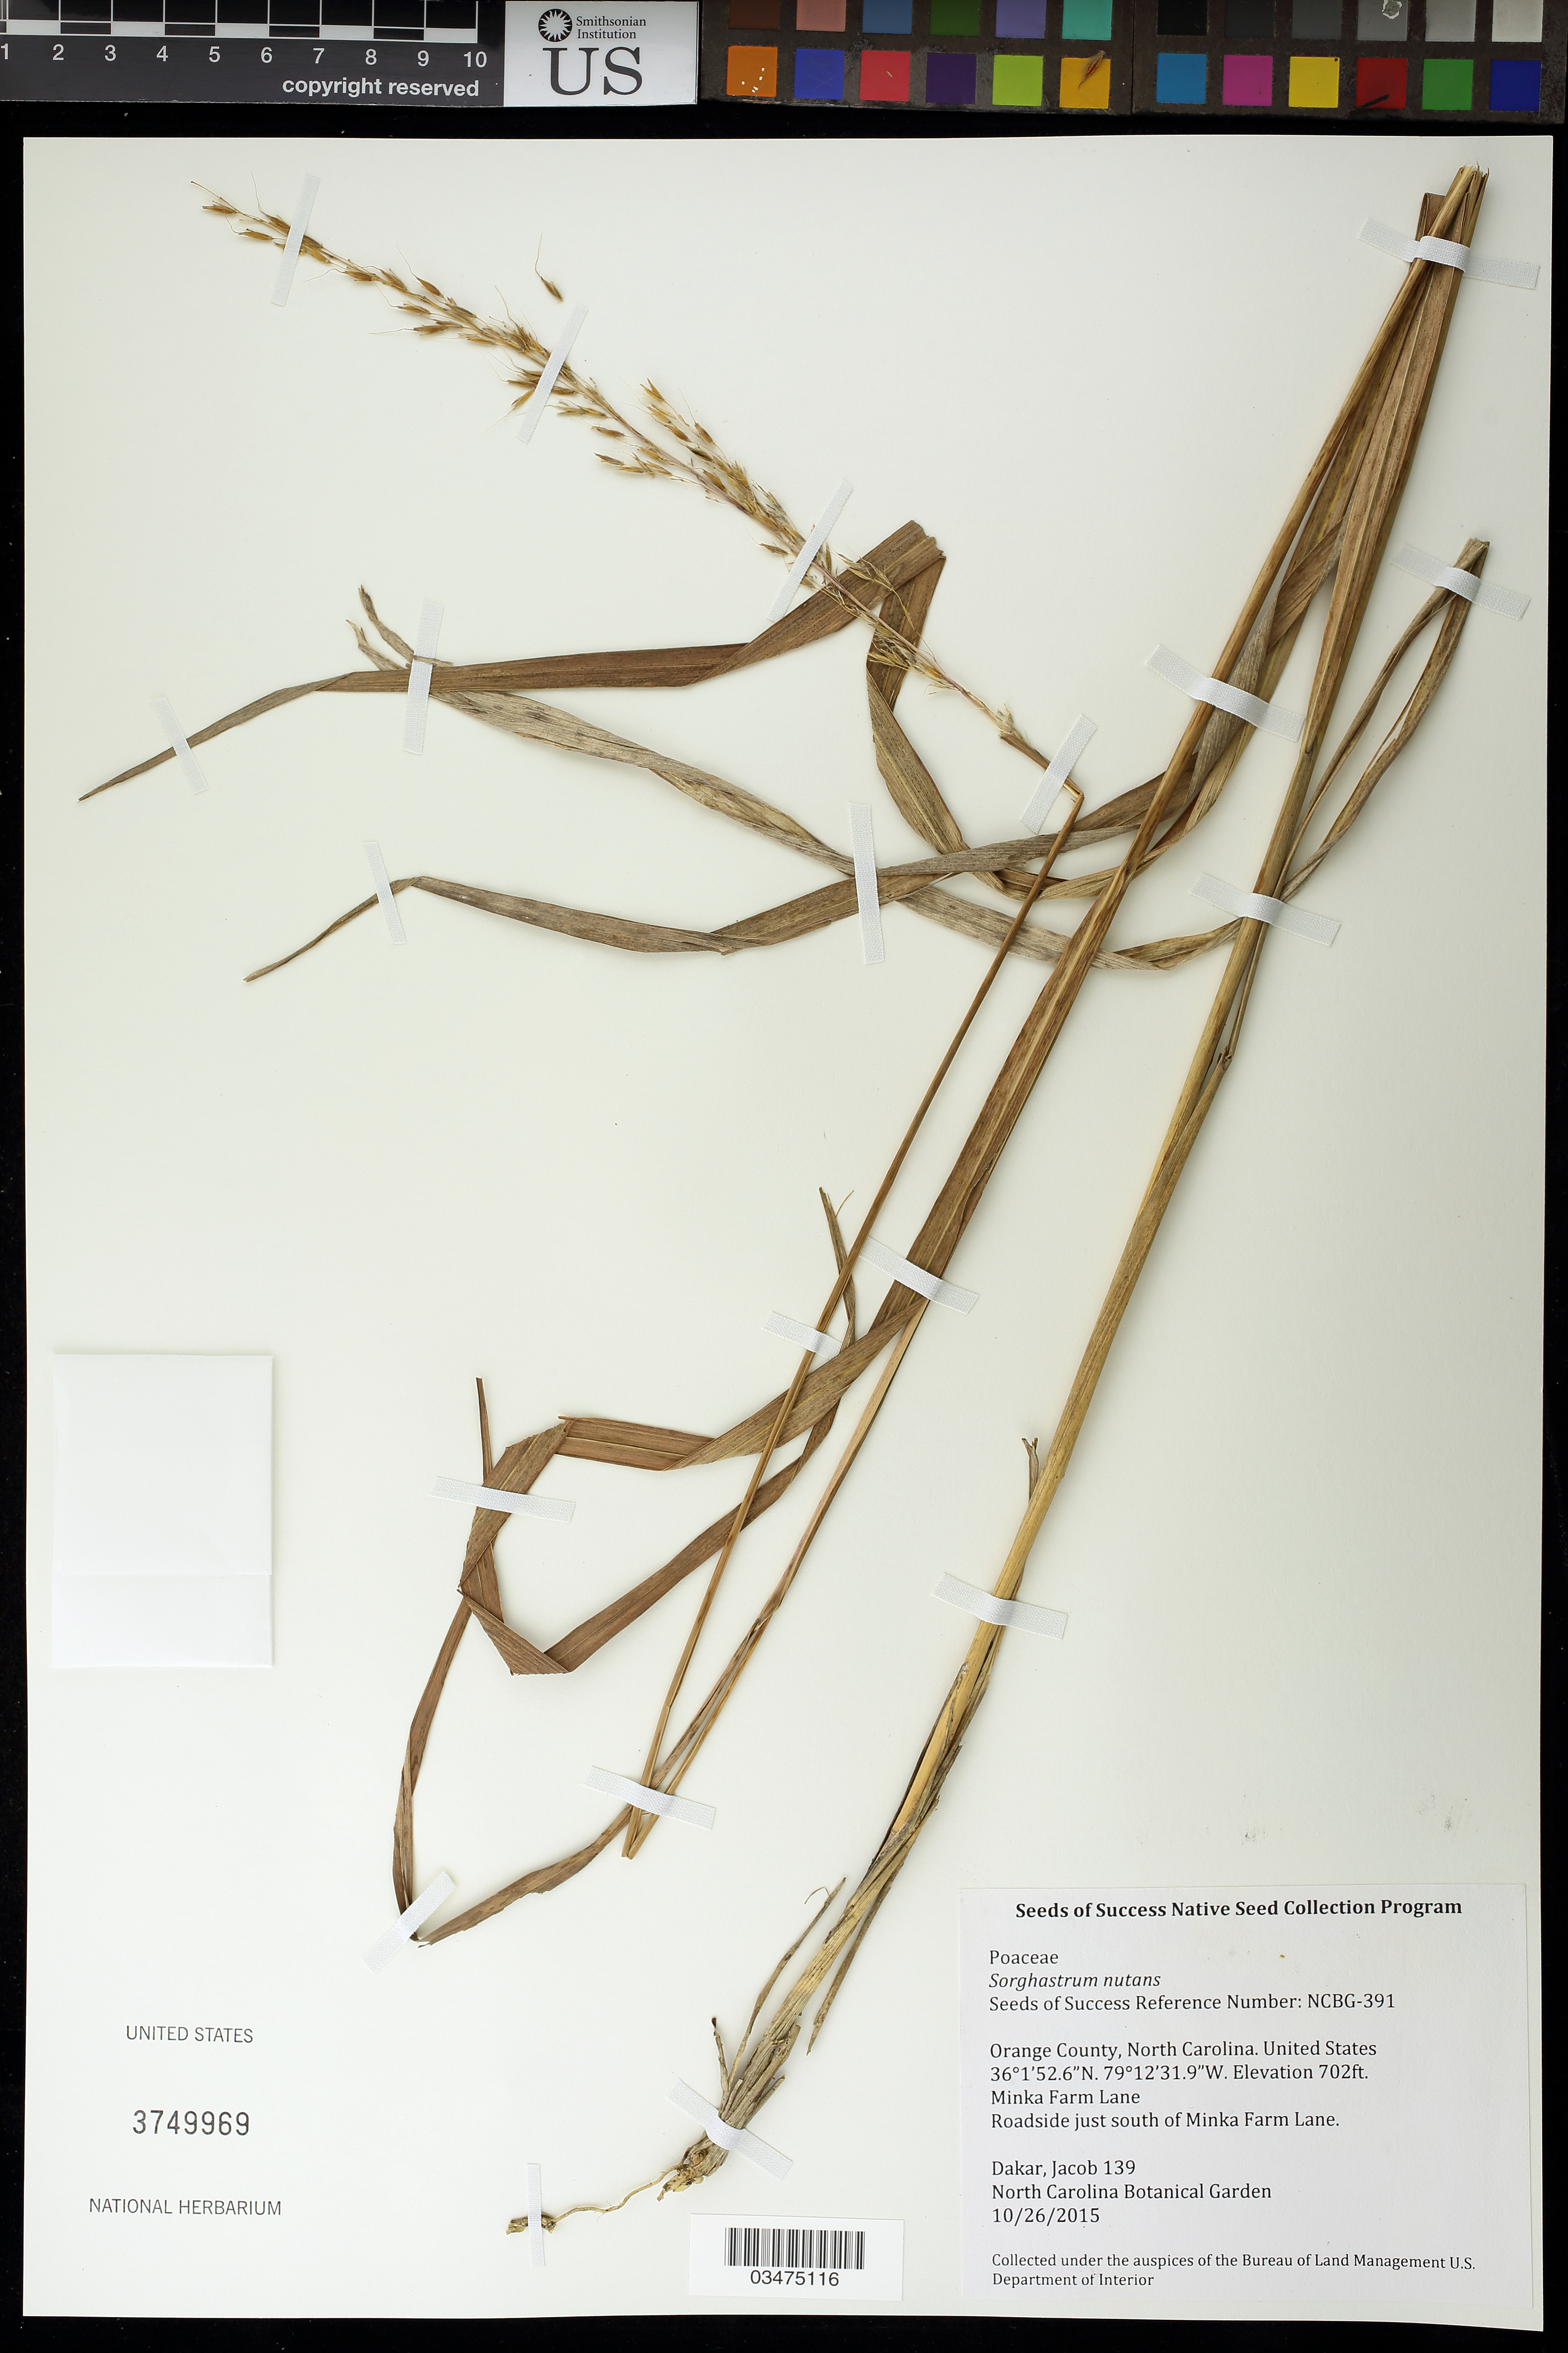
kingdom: Plantae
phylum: Tracheophyta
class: Liliopsida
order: Poales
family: Poaceae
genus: Sorghastrum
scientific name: Sorghastrum nutans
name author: (L.) Nash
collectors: J. Dakar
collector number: NCBG-391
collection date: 2015-10-26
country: United States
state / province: North Carolina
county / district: Orange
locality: S of Minka Farm Lane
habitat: Roadside meadow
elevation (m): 214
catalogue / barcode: US 3749969